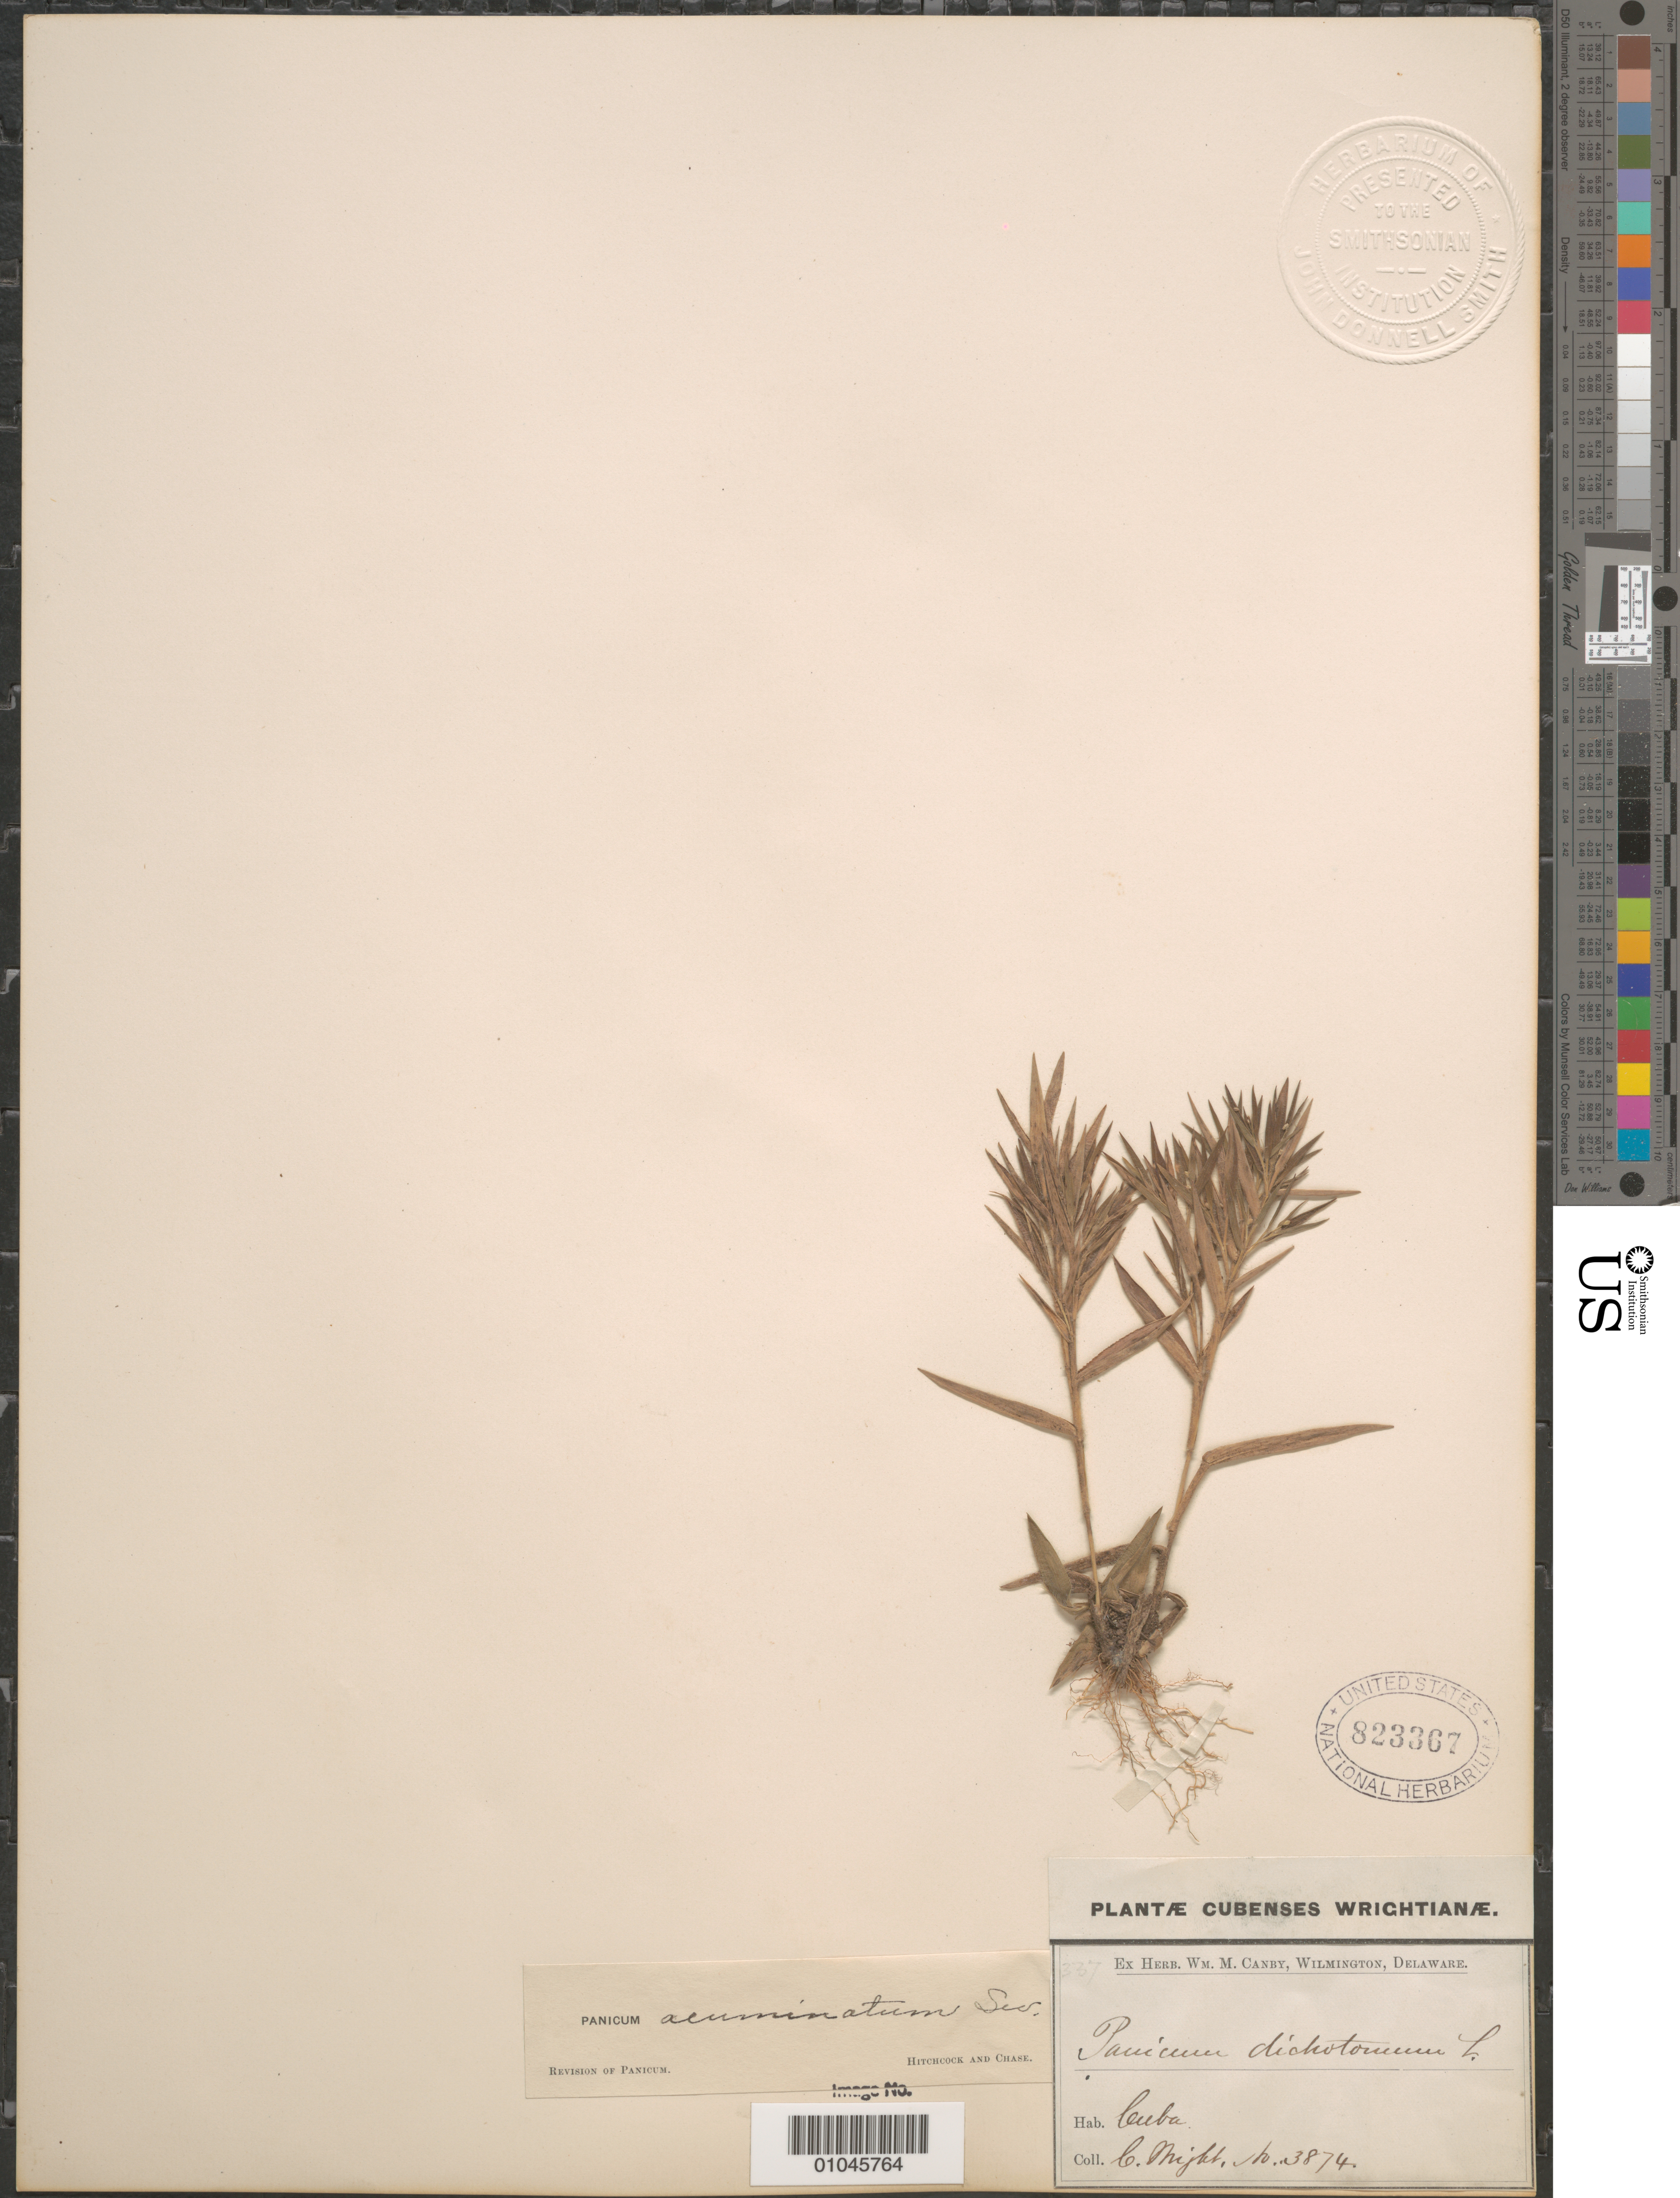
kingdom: Plantae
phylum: Tracheophyta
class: Liliopsida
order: Poales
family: Poaceae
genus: Panicum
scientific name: Panicum acuminatum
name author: Sw.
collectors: C. Wright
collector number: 3874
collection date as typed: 1865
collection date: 1865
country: Cuba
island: Cuba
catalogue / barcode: US 823367